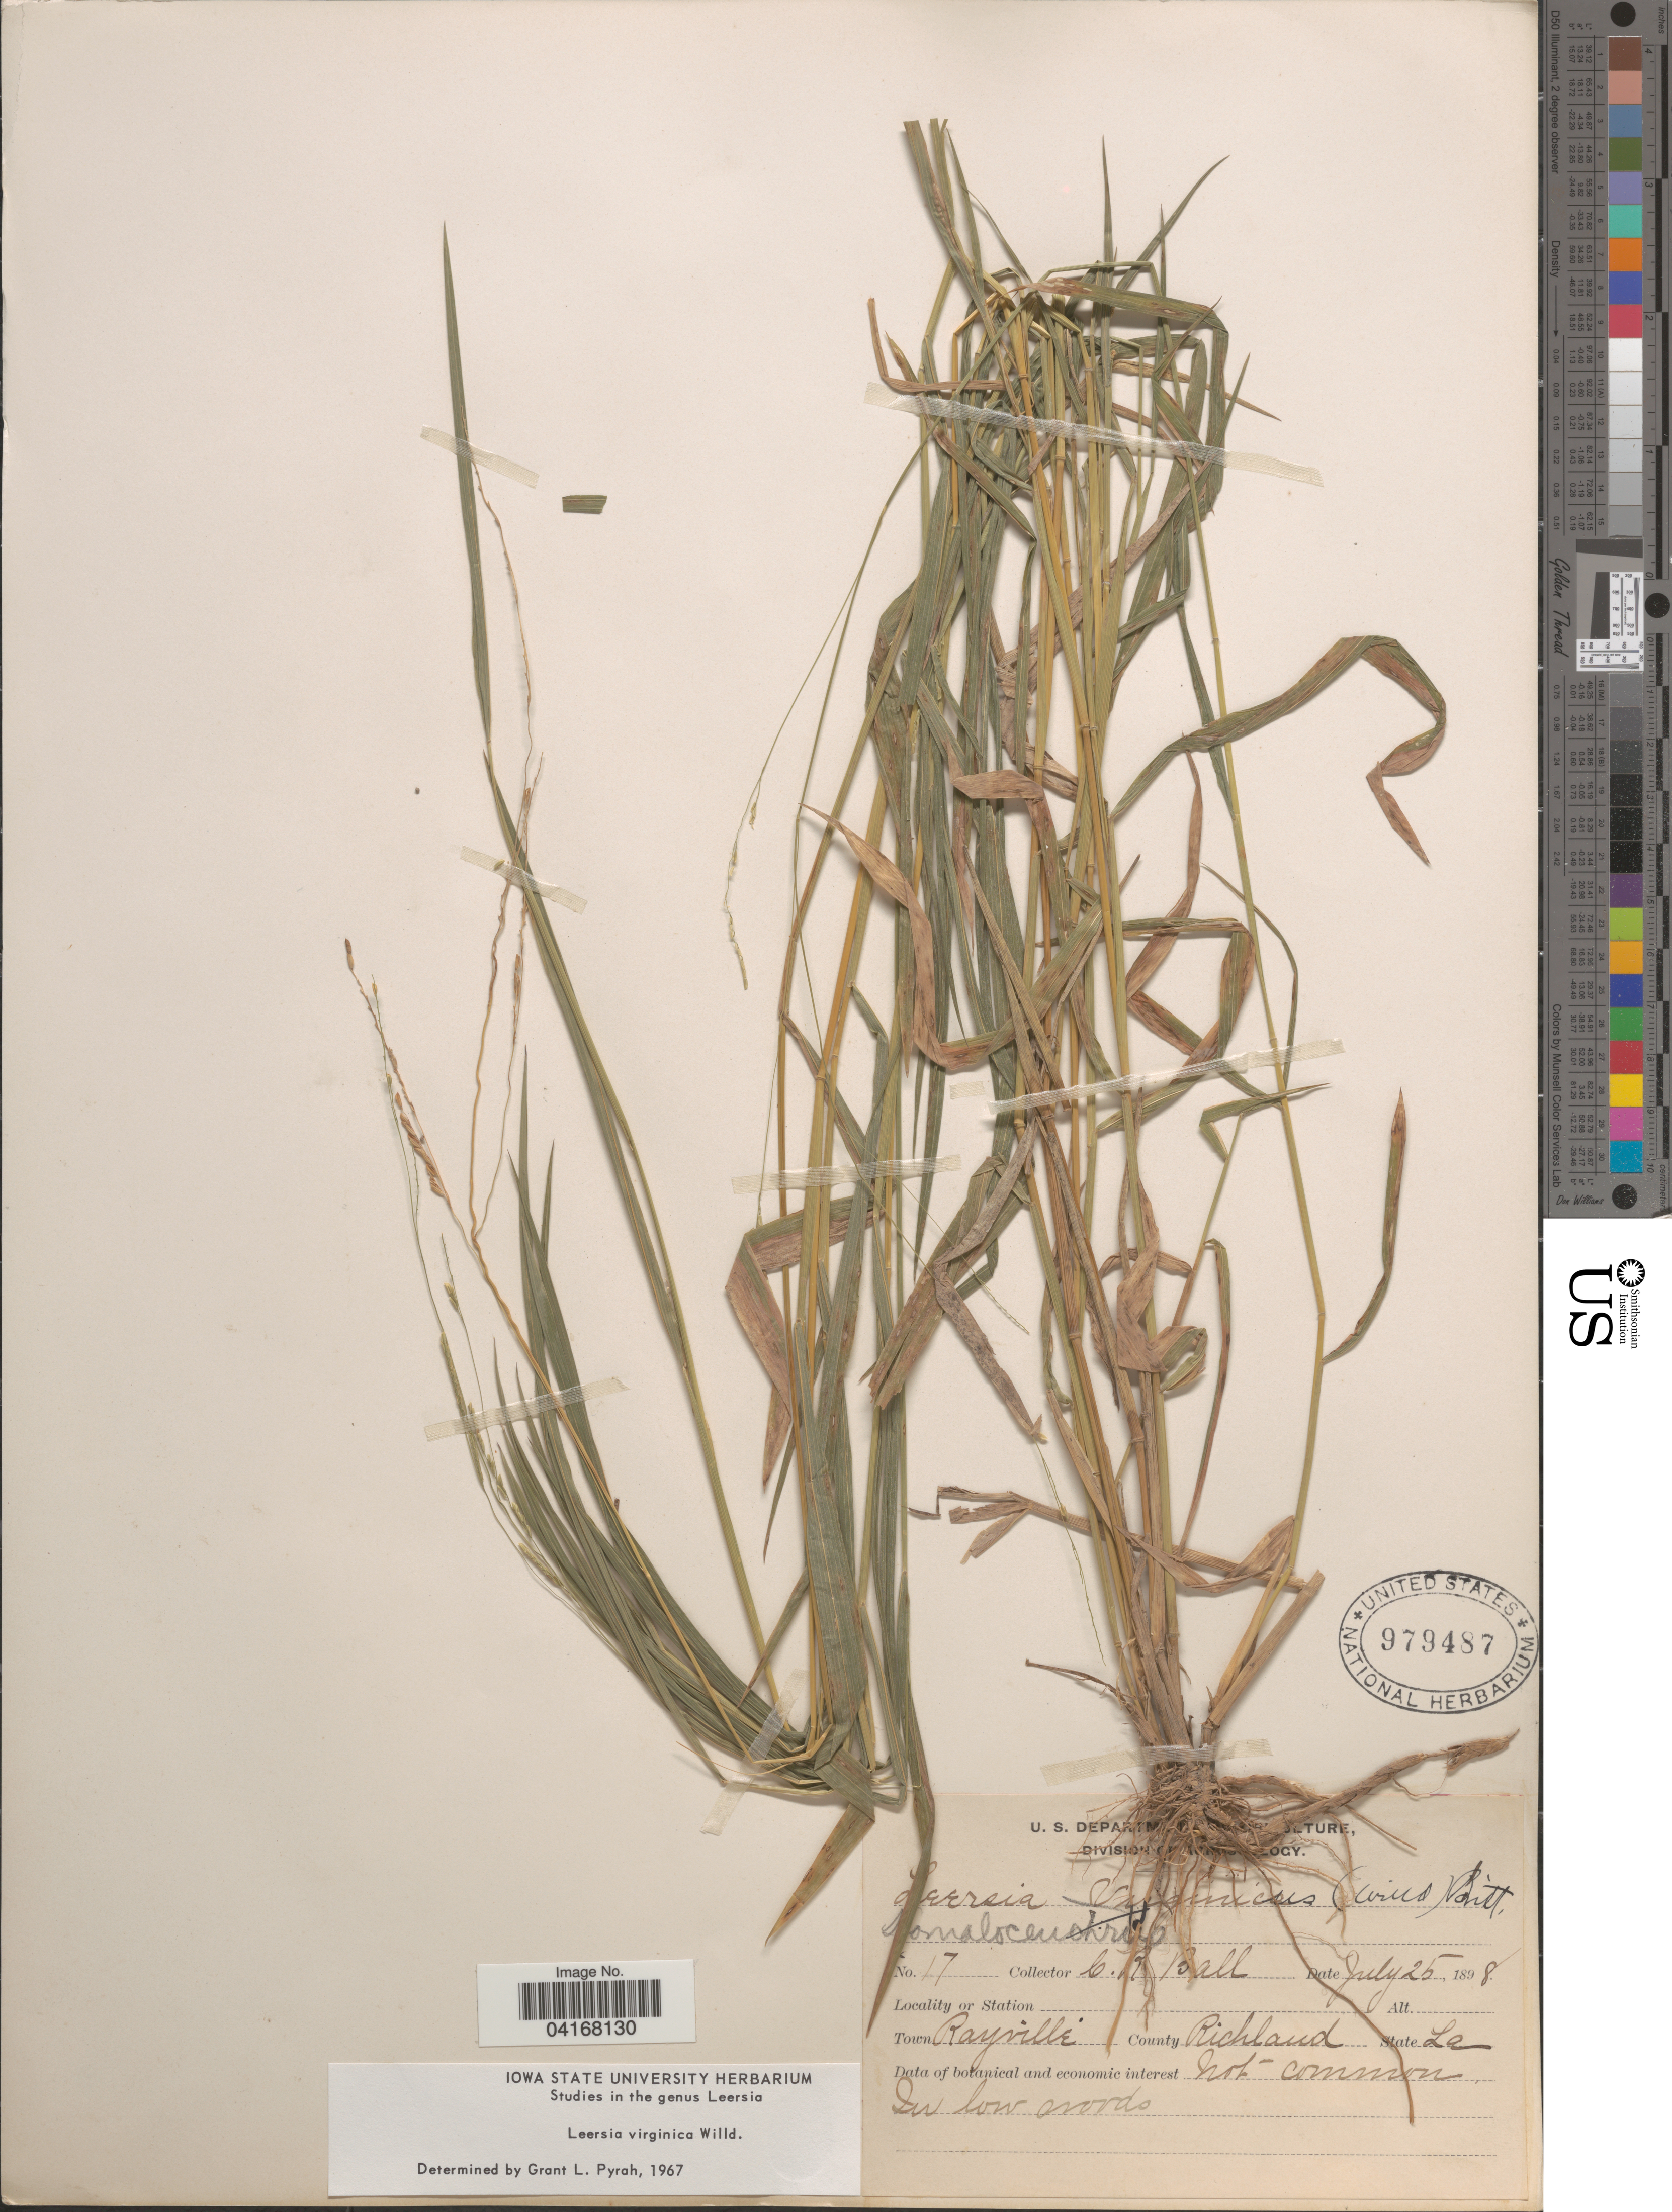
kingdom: Plantae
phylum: Tracheophyta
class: Liliopsida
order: Poales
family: Poaceae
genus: Leersia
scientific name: Leersia virginica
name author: Willd.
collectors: C. R. Ball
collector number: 17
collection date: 1898-07-25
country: United States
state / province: Louisiana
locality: Town Rayville. County Richland.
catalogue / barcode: US 979487